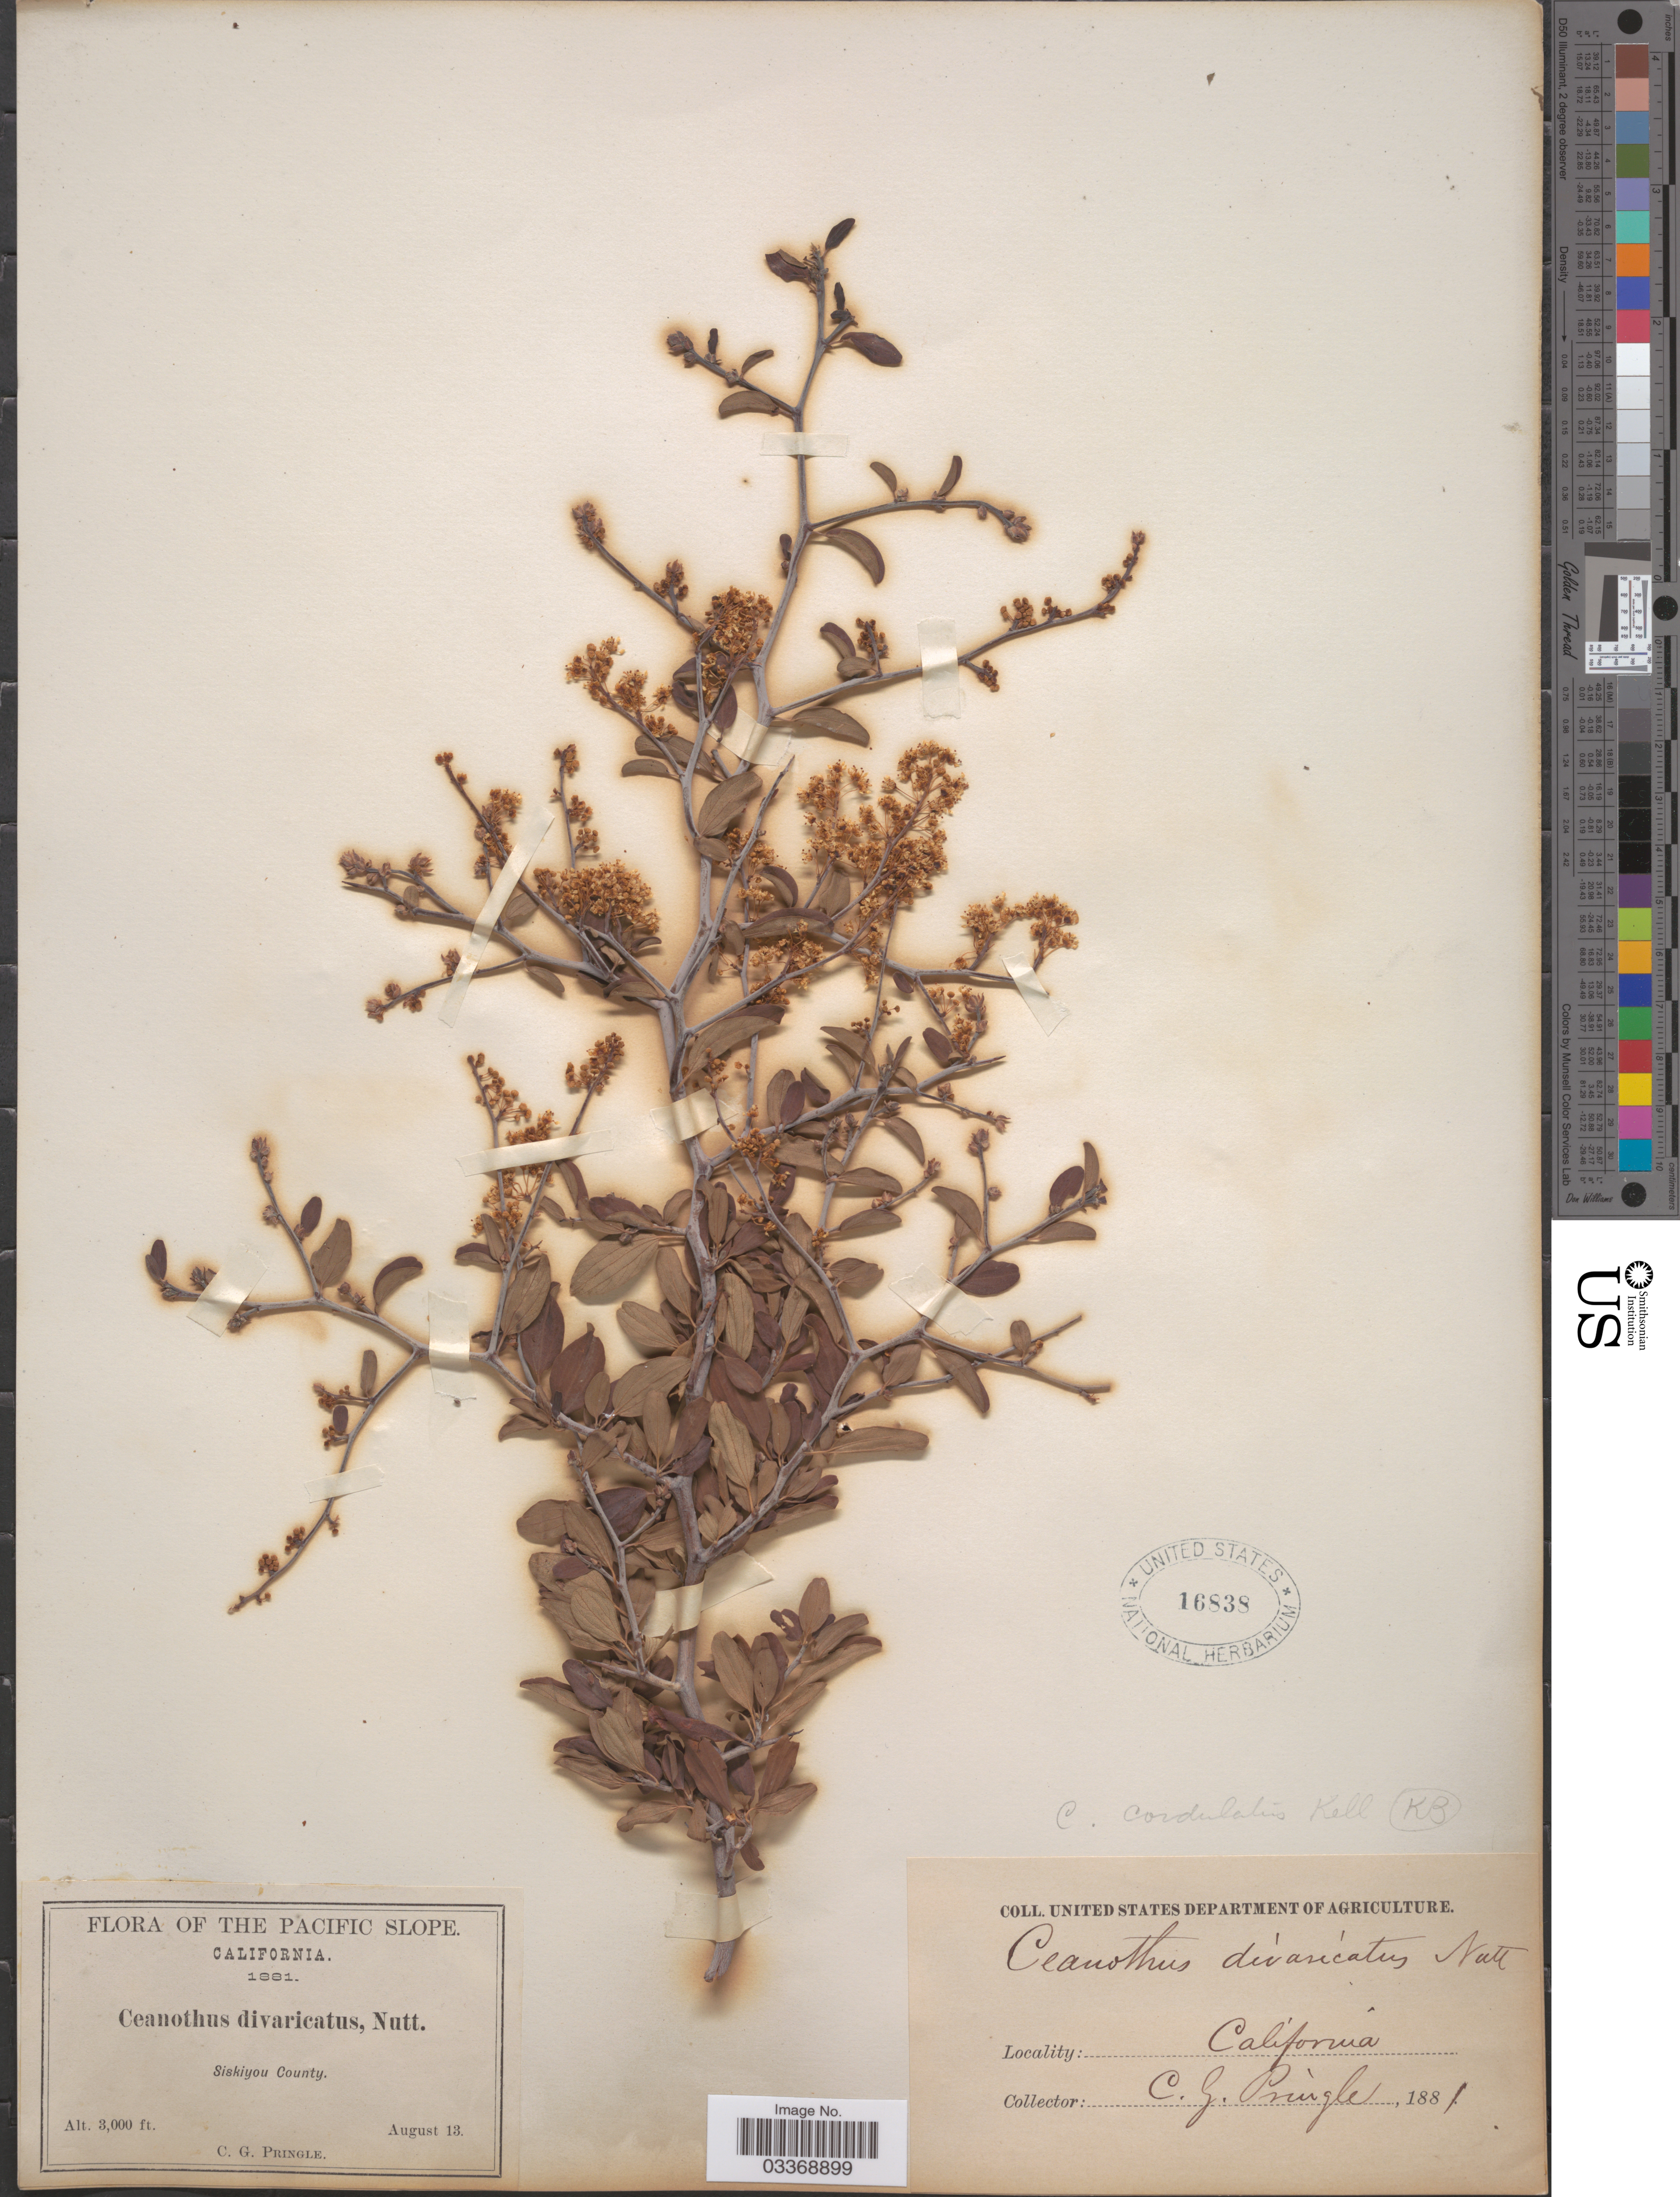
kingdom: Plantae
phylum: Tracheophyta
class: Magnoliopsida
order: Rosales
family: Rhamnaceae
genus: Ceanothus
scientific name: Ceanothus cordulatus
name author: Kellogg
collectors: C. G. Pringle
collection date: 1881-08-13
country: United States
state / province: California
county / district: Siskiyou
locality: The Pacific Slope. Siskiyou County.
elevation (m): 914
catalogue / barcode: US 16838